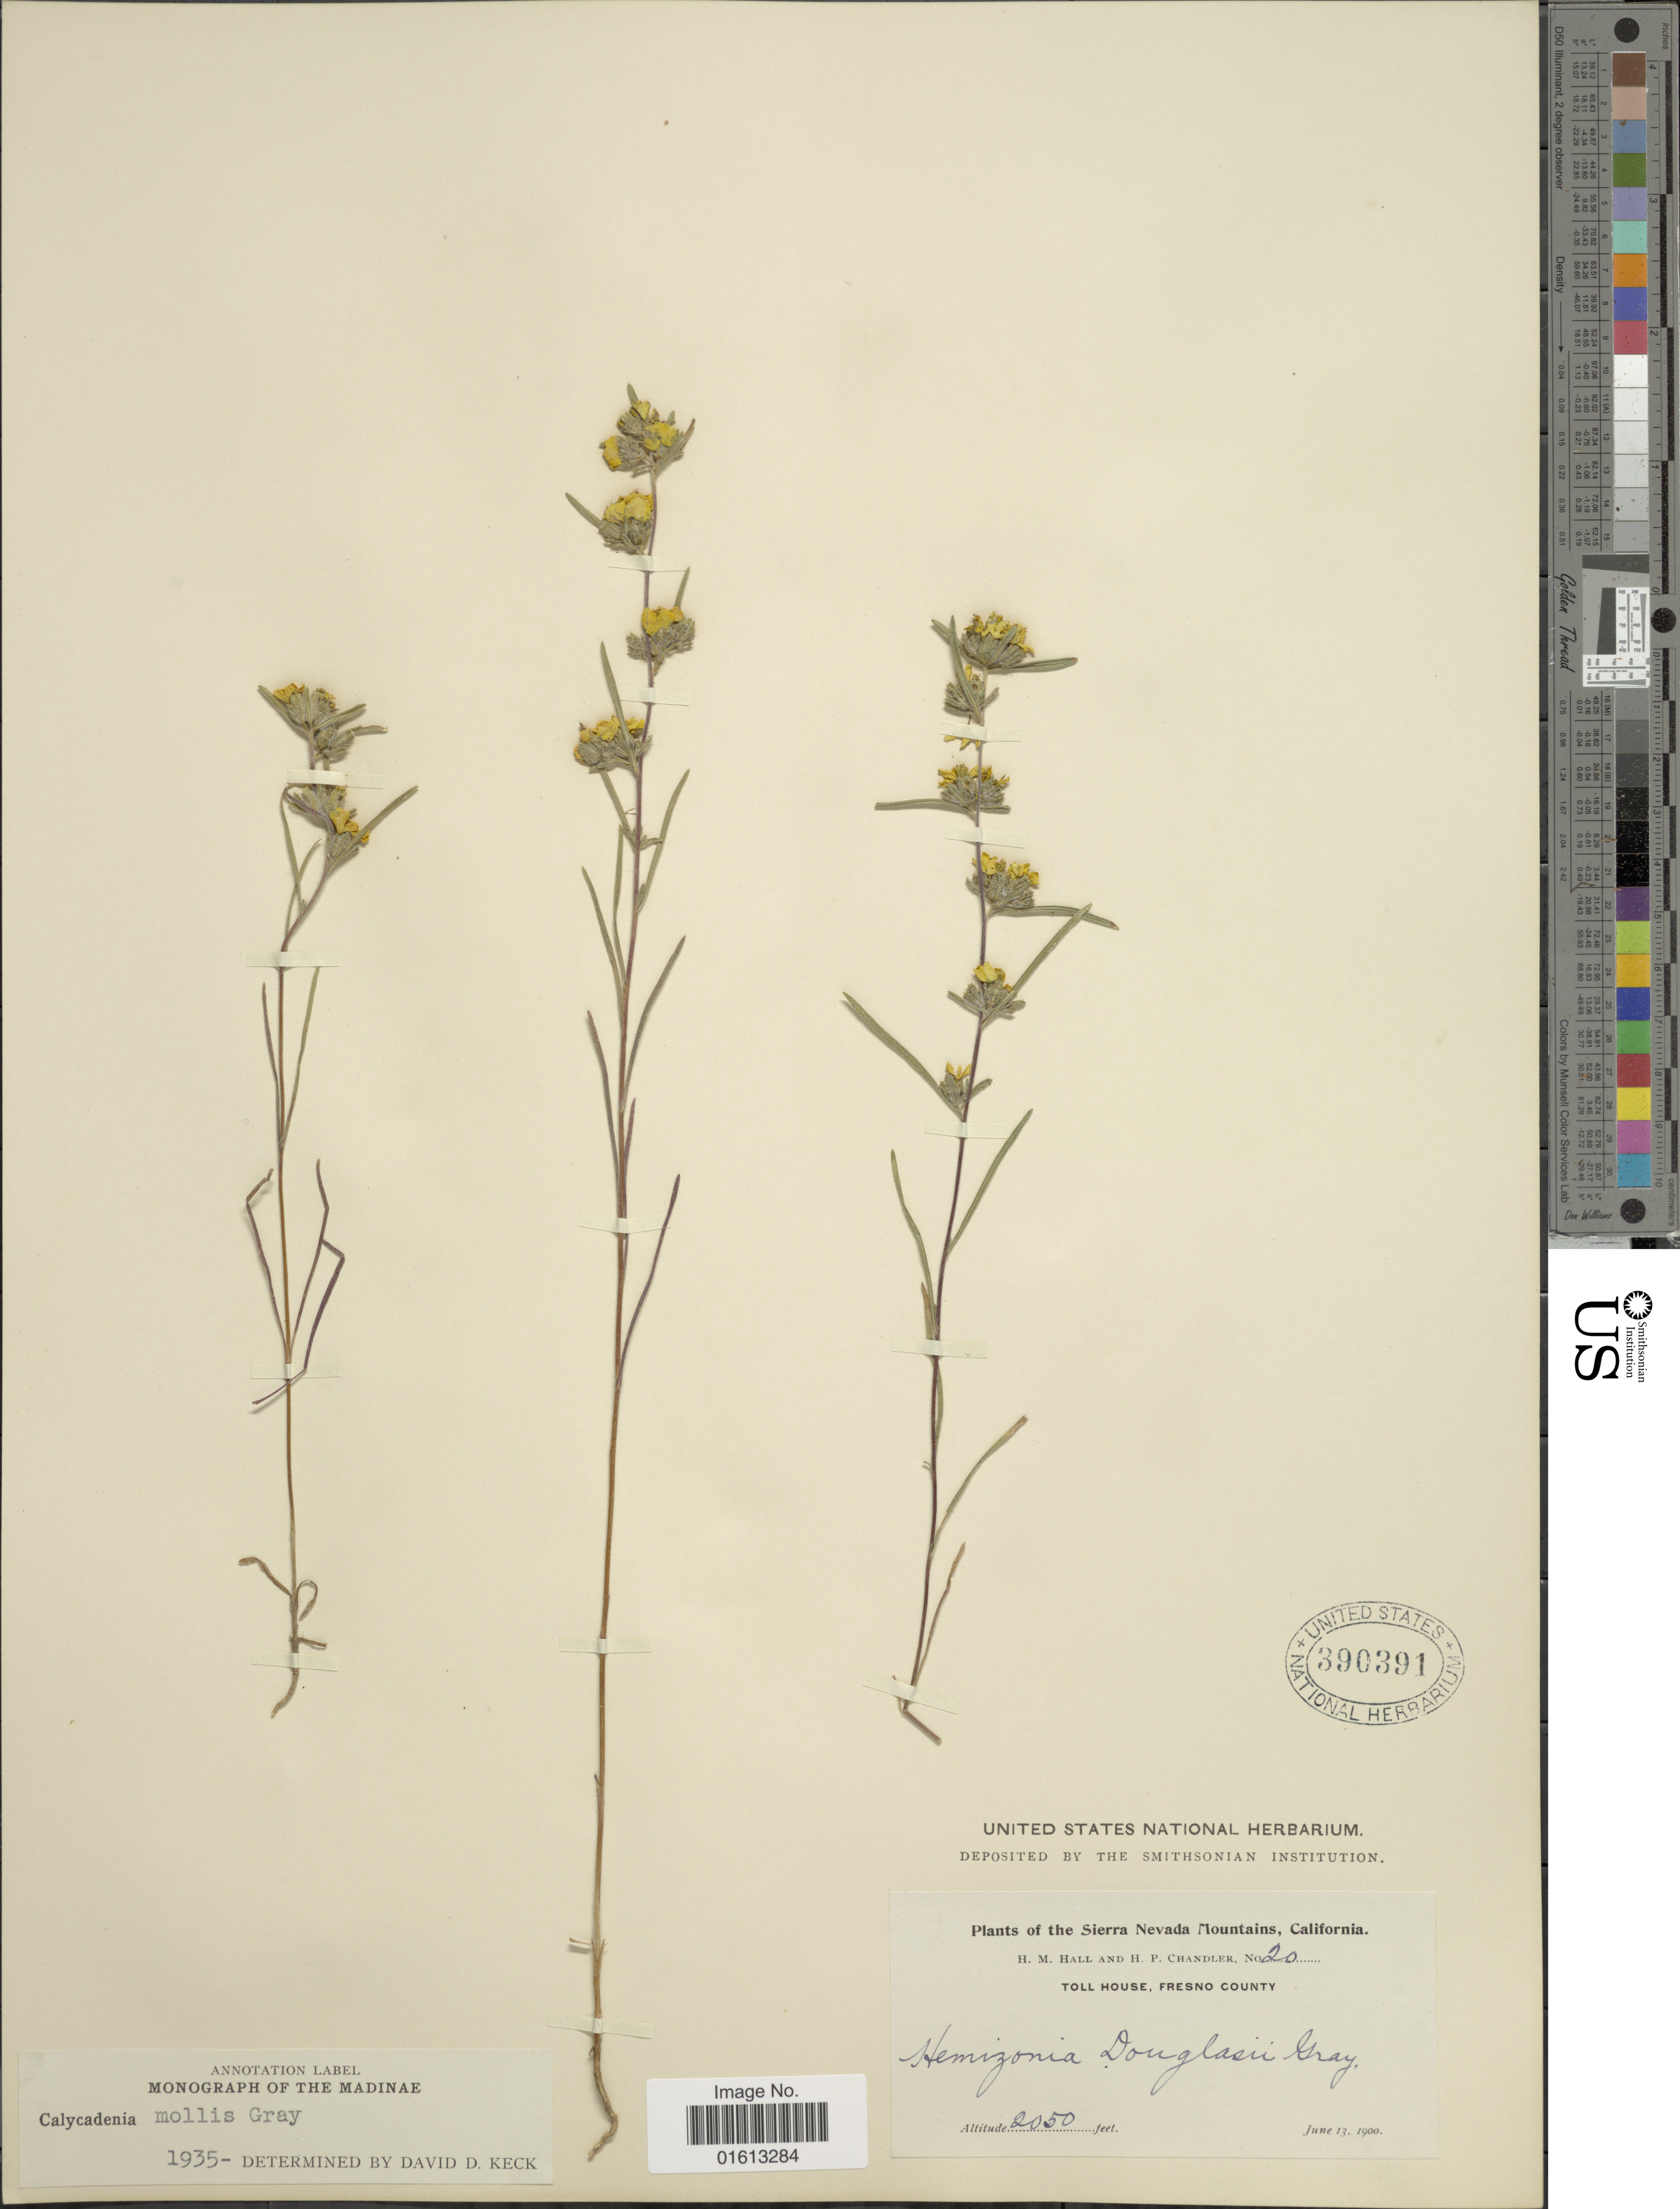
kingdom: Plantae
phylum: Tracheophyta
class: Magnoliopsida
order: Asterales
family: Asteraceae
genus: Calycadenia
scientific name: Calycadenia mollis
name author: A. Gray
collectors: H. M. Hall & H. Chandler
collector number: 20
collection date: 1900-06-13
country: United States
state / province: California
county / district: Fresno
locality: Sierra Nevada Mountains, Toll House, Fresno County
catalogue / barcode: US 390391